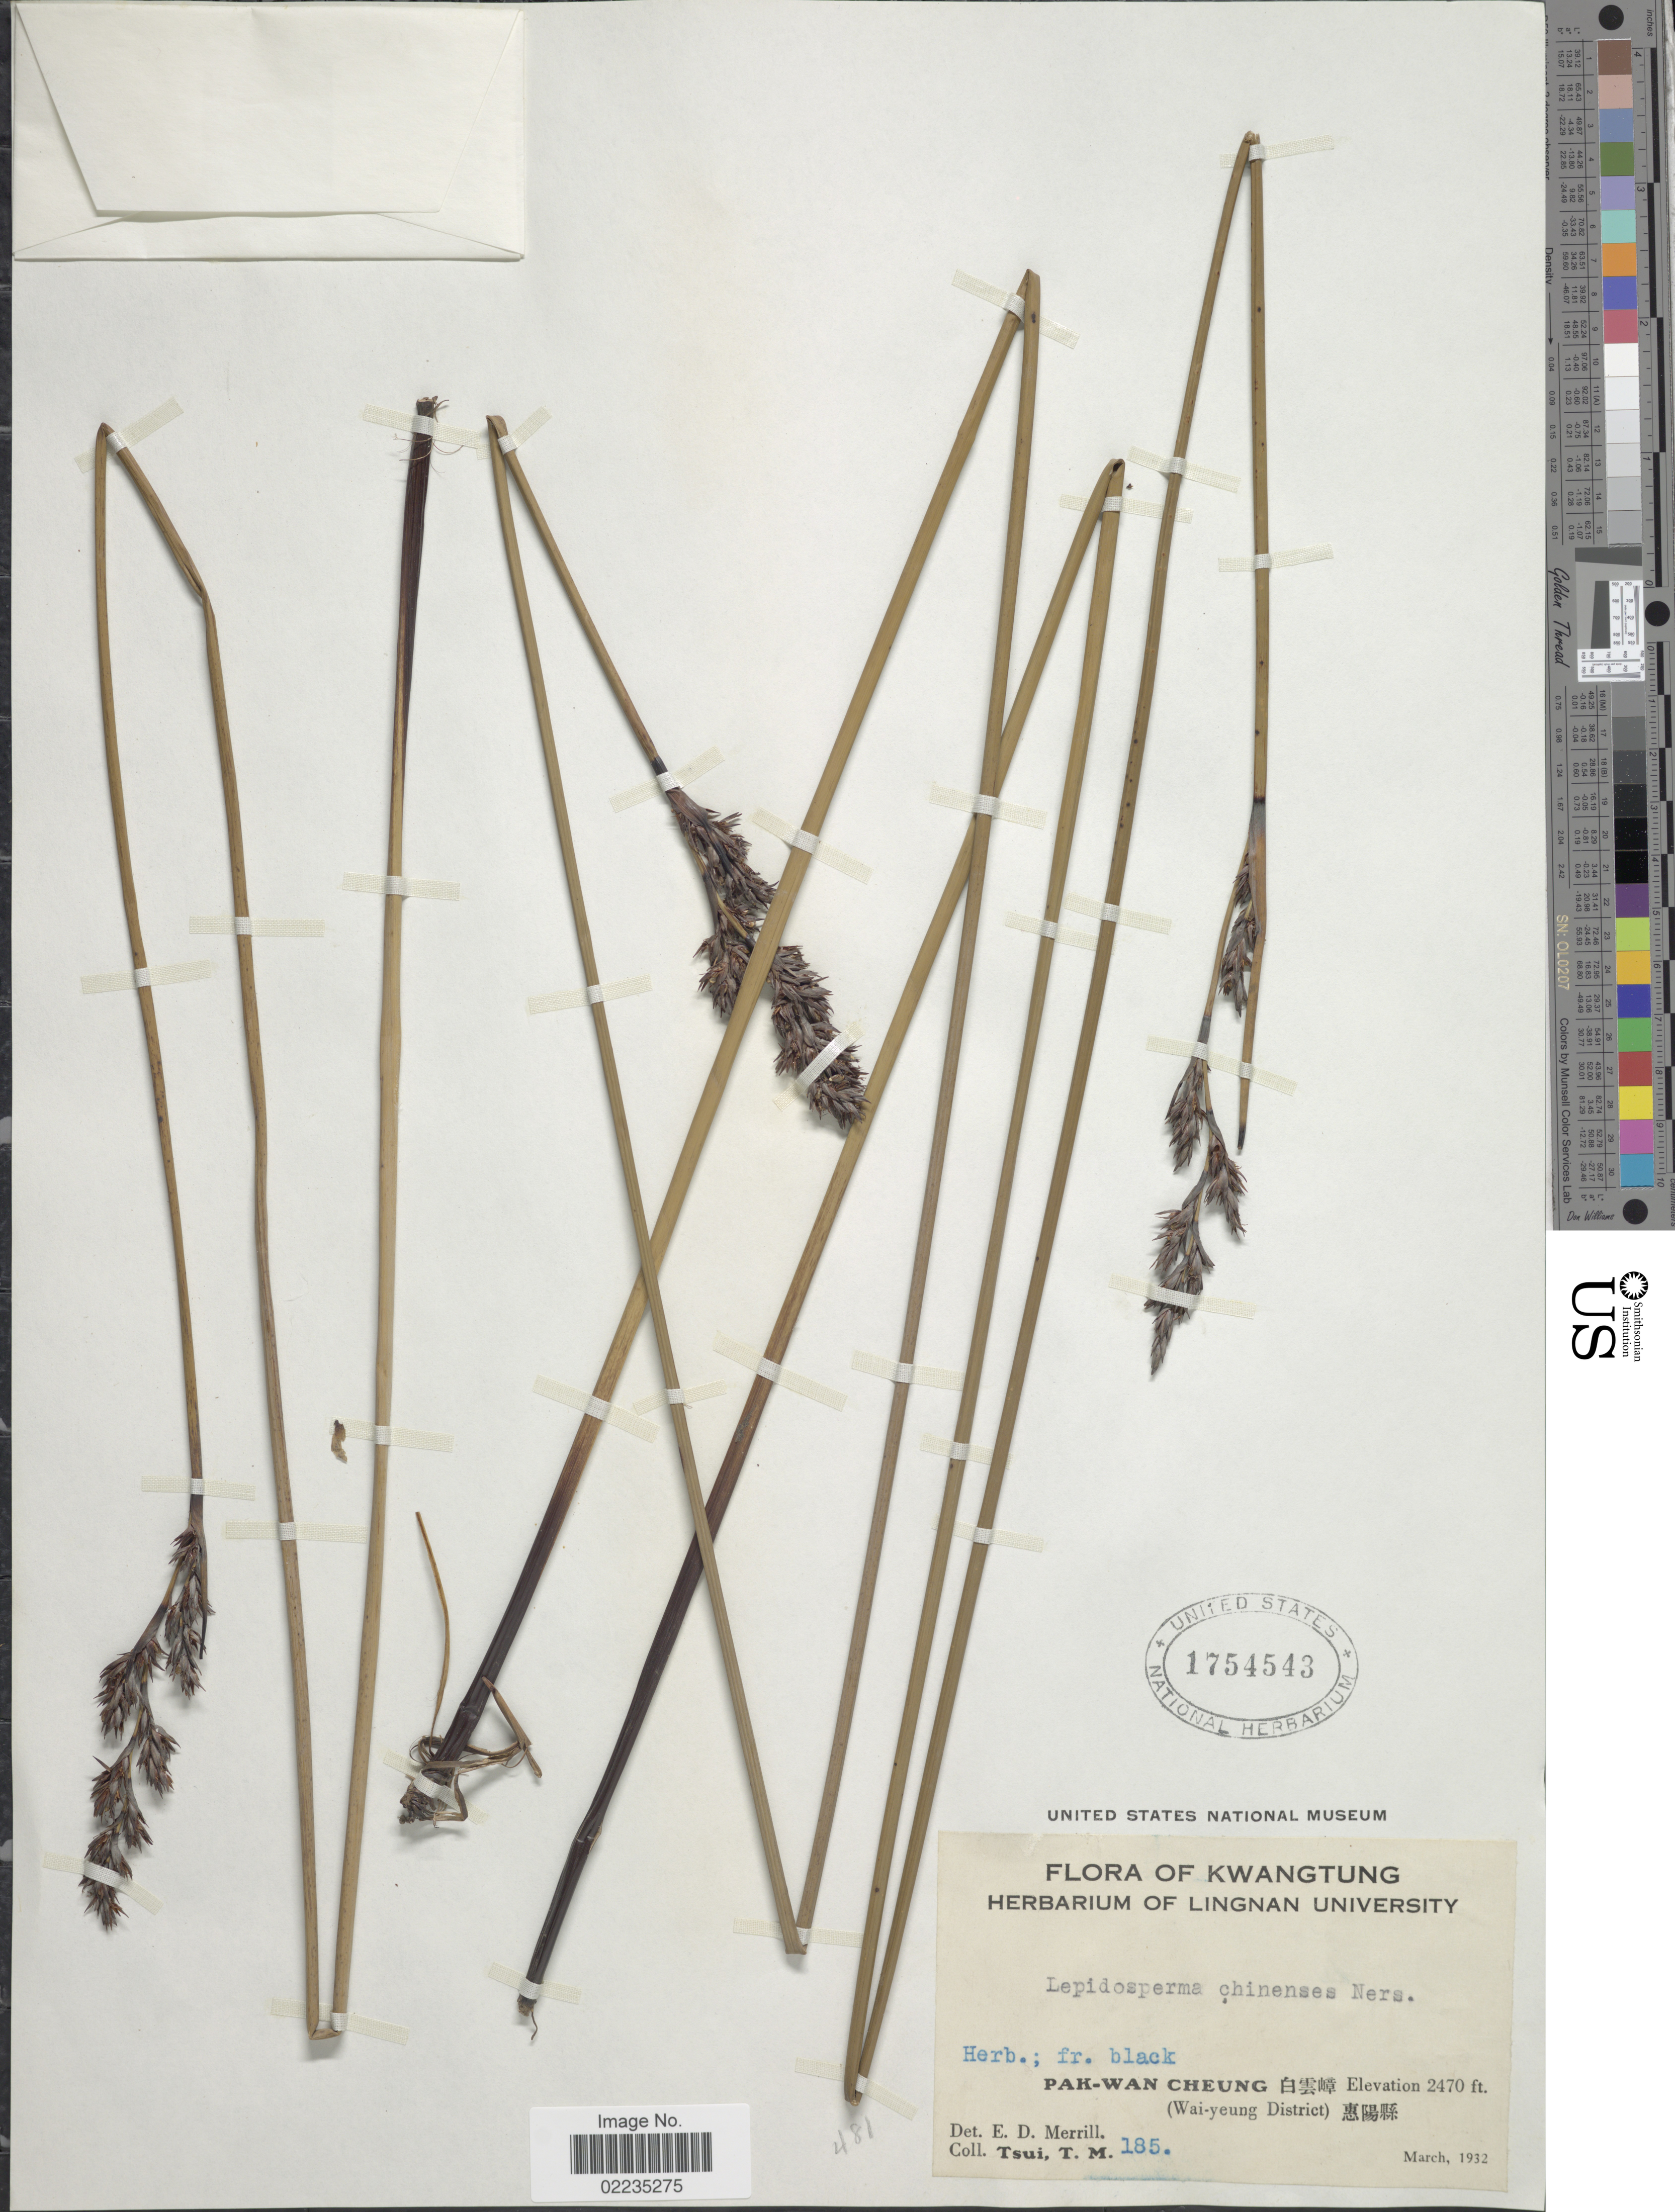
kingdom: Plantae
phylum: Tracheophyta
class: Liliopsida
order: Poales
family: Cyperaceae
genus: Lepidosperma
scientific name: Lepidosperma chinense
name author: Nees & Meyen ex Kunth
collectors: T. Tsui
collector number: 185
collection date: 1932-03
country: China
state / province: Guangdong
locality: Kwangtung, Pak-Wan Chueng (Wai-yeung District)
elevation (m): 753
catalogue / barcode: US 1754543